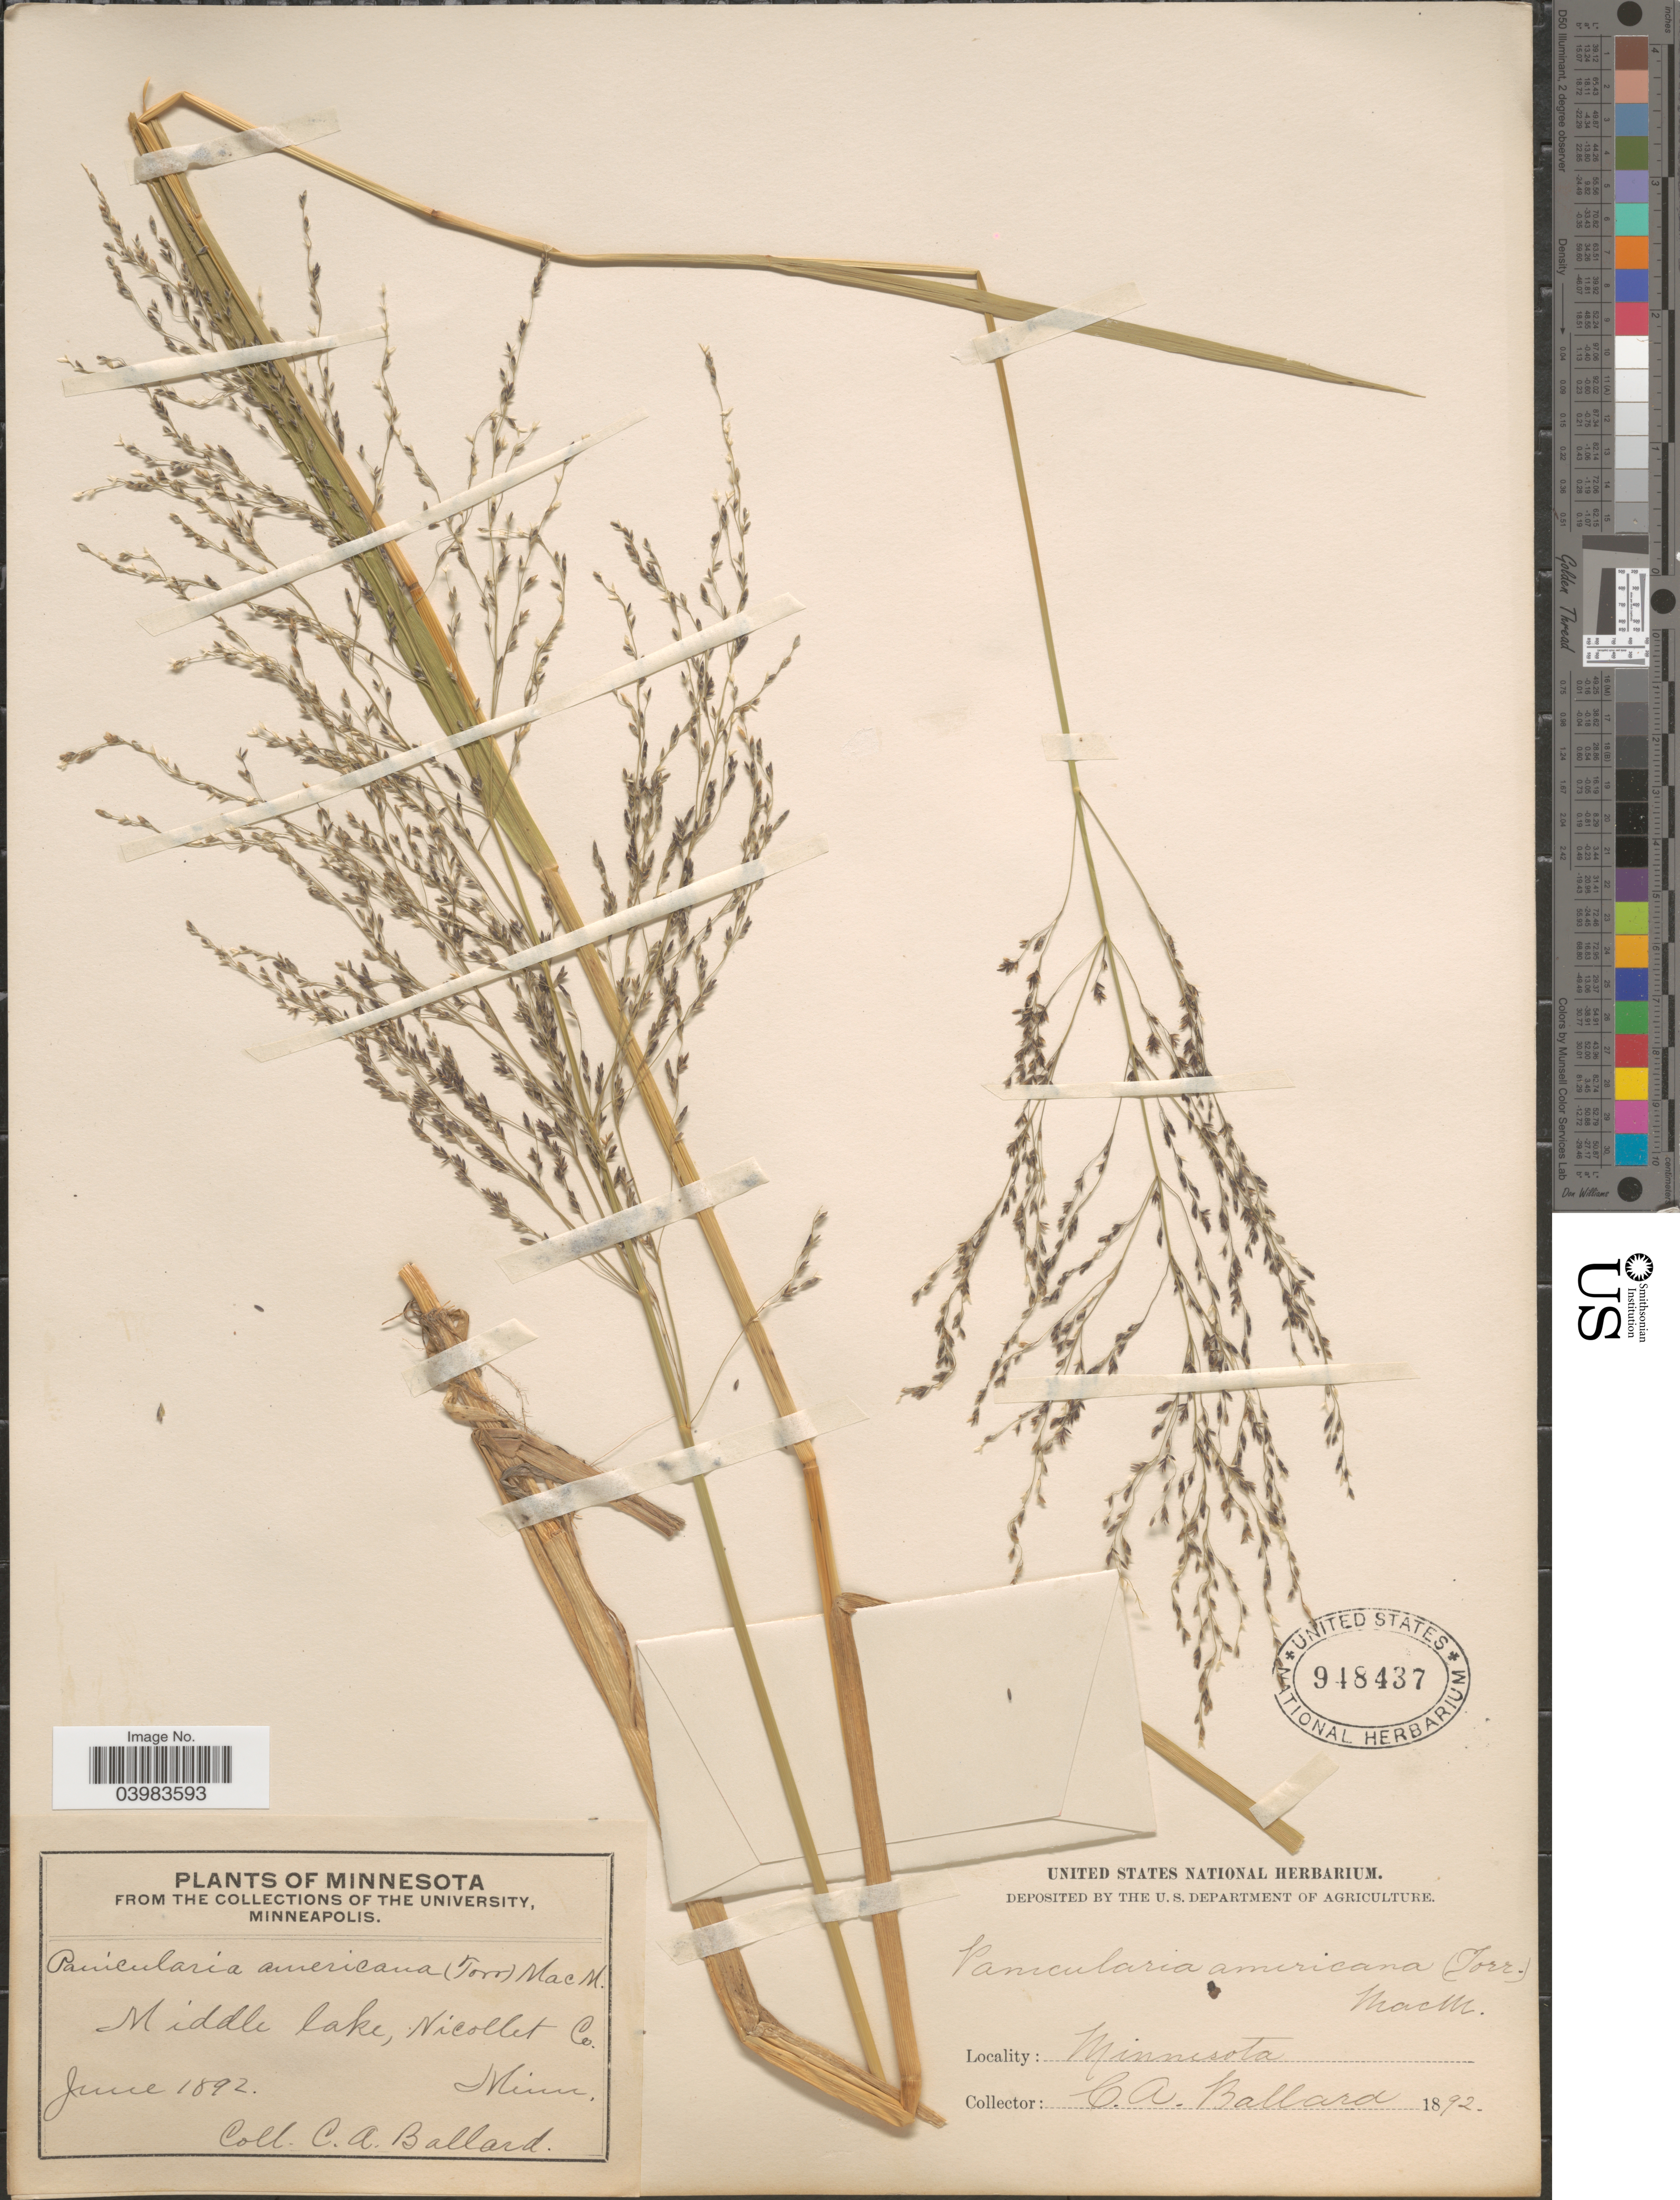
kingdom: Plantae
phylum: Tracheophyta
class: Liliopsida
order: Poales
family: Poaceae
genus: Glyceria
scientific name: Glyceria grandis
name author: S. Watson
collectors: C. A. Ballard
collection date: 1892-06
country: United States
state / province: Minnesota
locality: Middle lake, Nicollet Co.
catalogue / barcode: US 948437